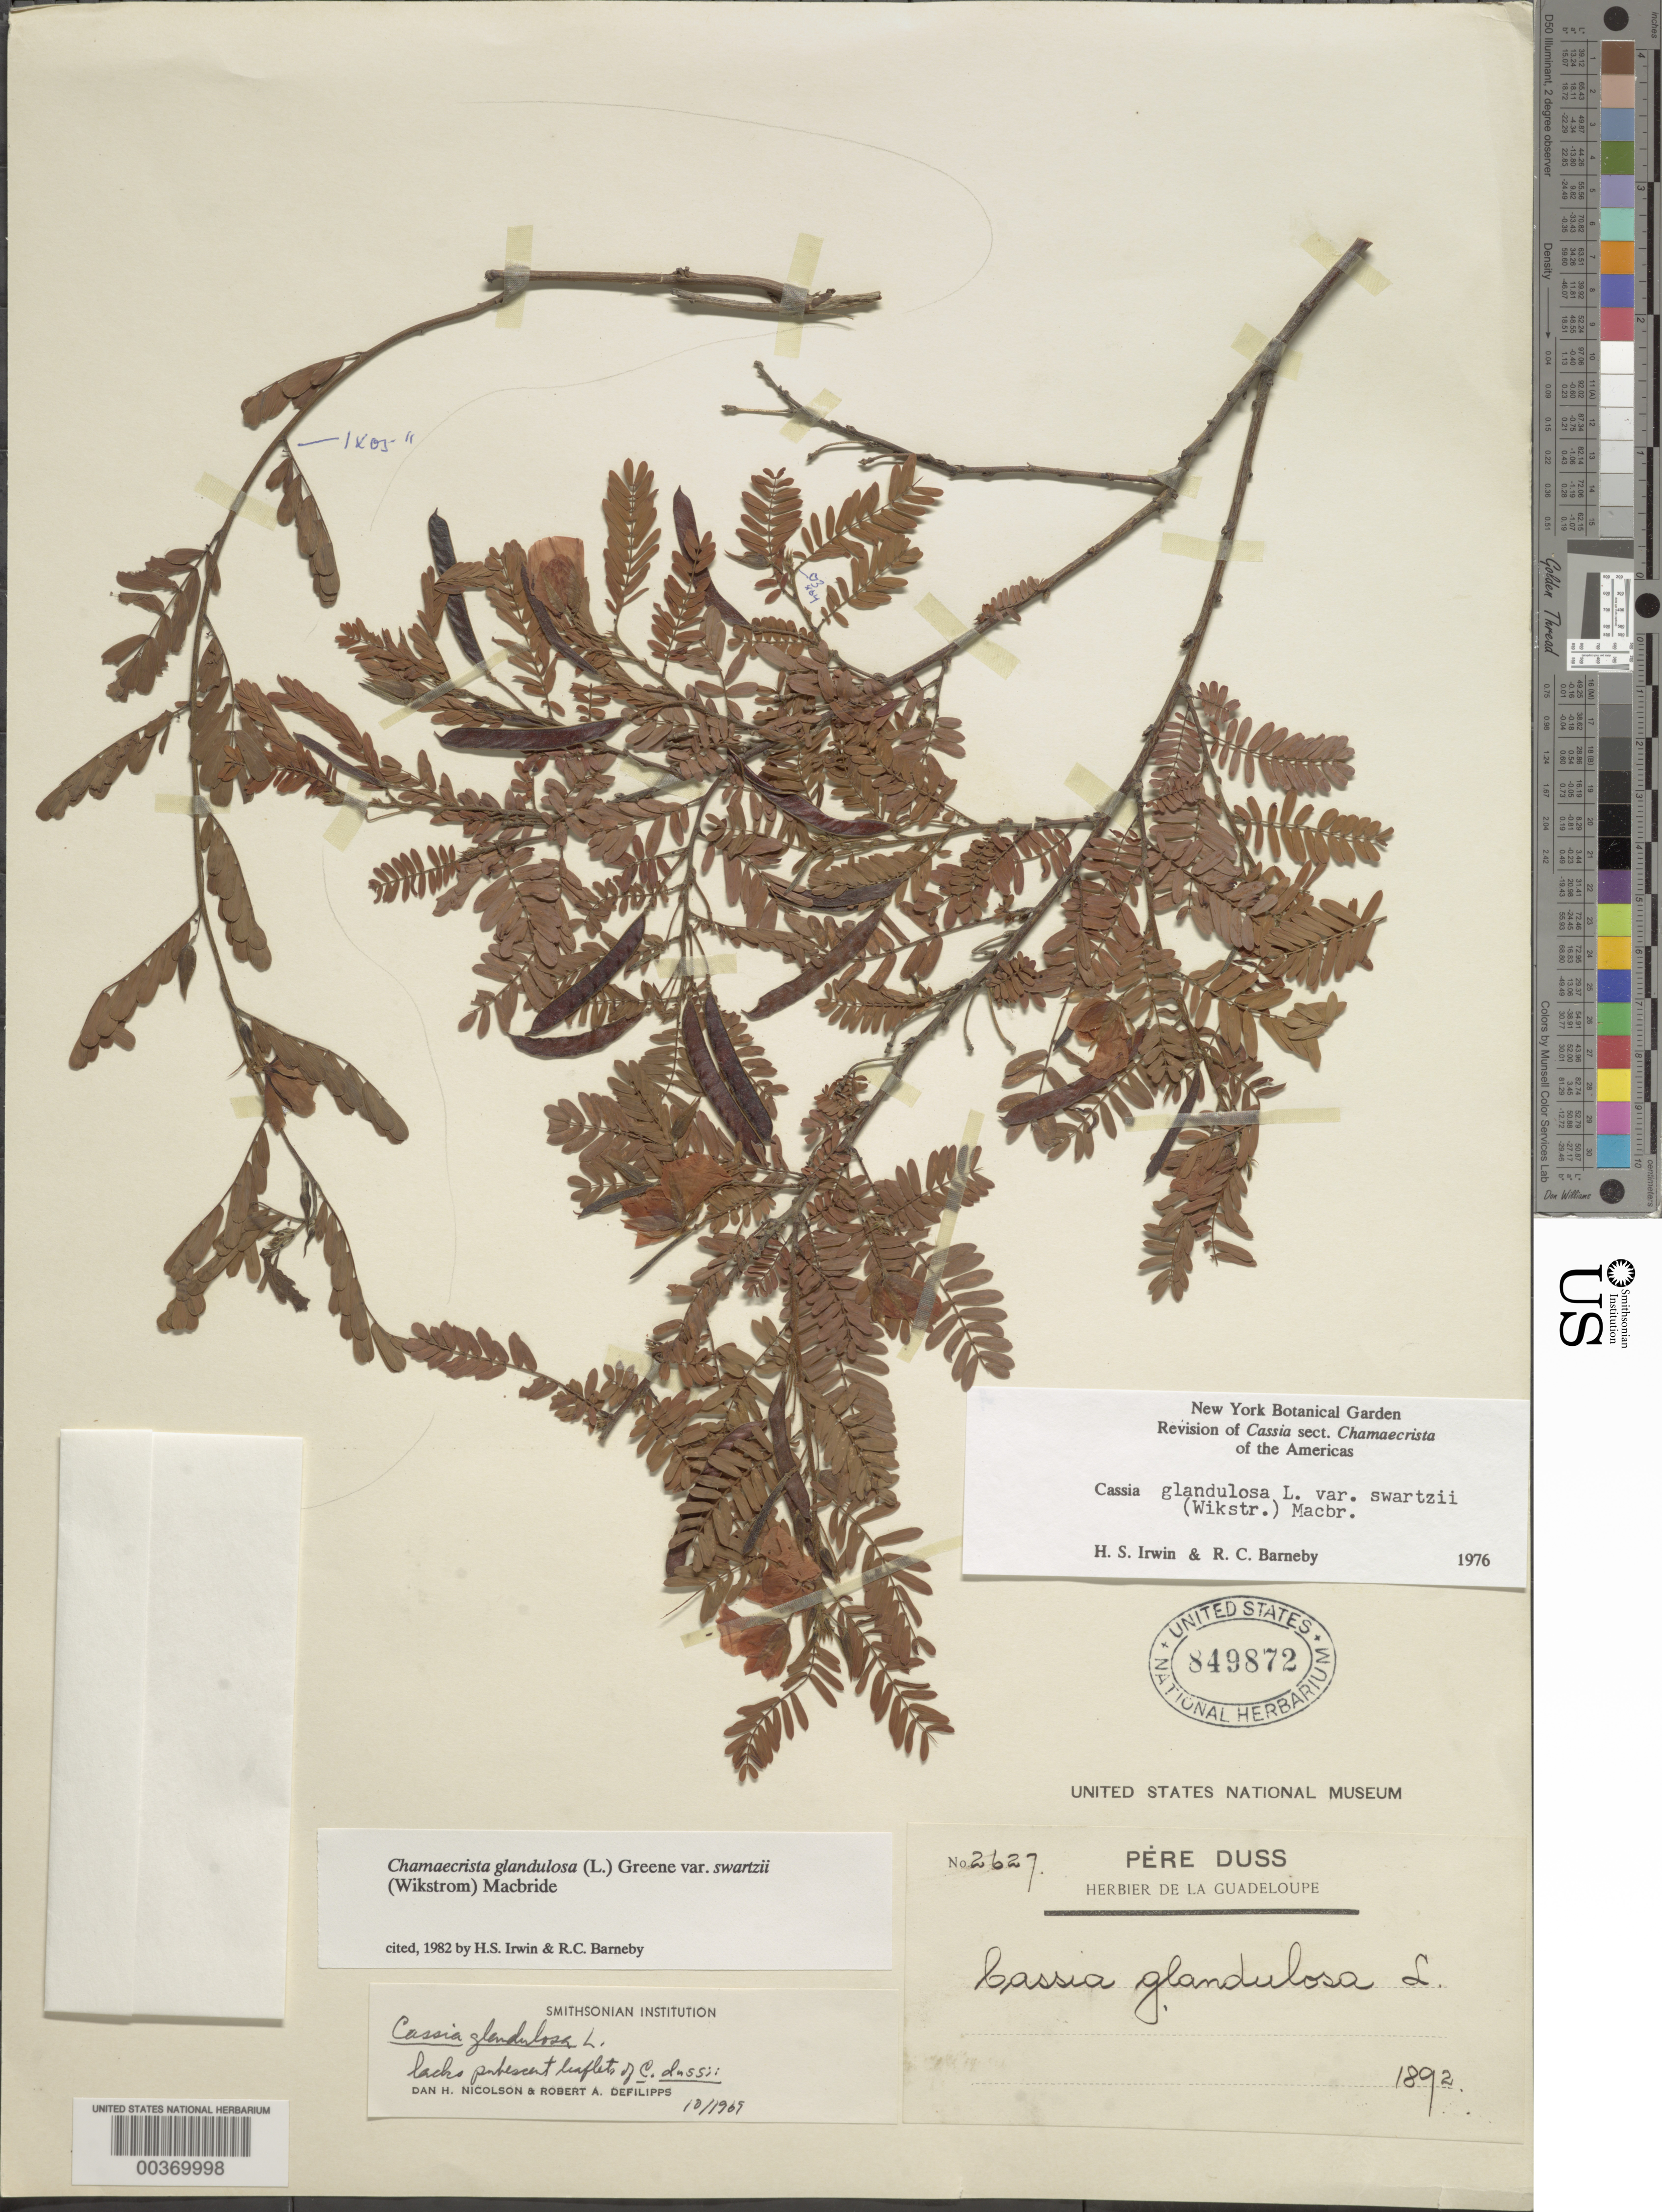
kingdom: Plantae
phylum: Tracheophyta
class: Magnoliopsida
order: Fabales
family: Fabaceae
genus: Chamaecrista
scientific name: Chamaecrista glandulosa var. swartzii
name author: (Wikstr.) H.S. Irwin & Barneby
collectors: Père Duss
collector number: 2627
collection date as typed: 1892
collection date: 1892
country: Guadeloupe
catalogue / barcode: US 849872